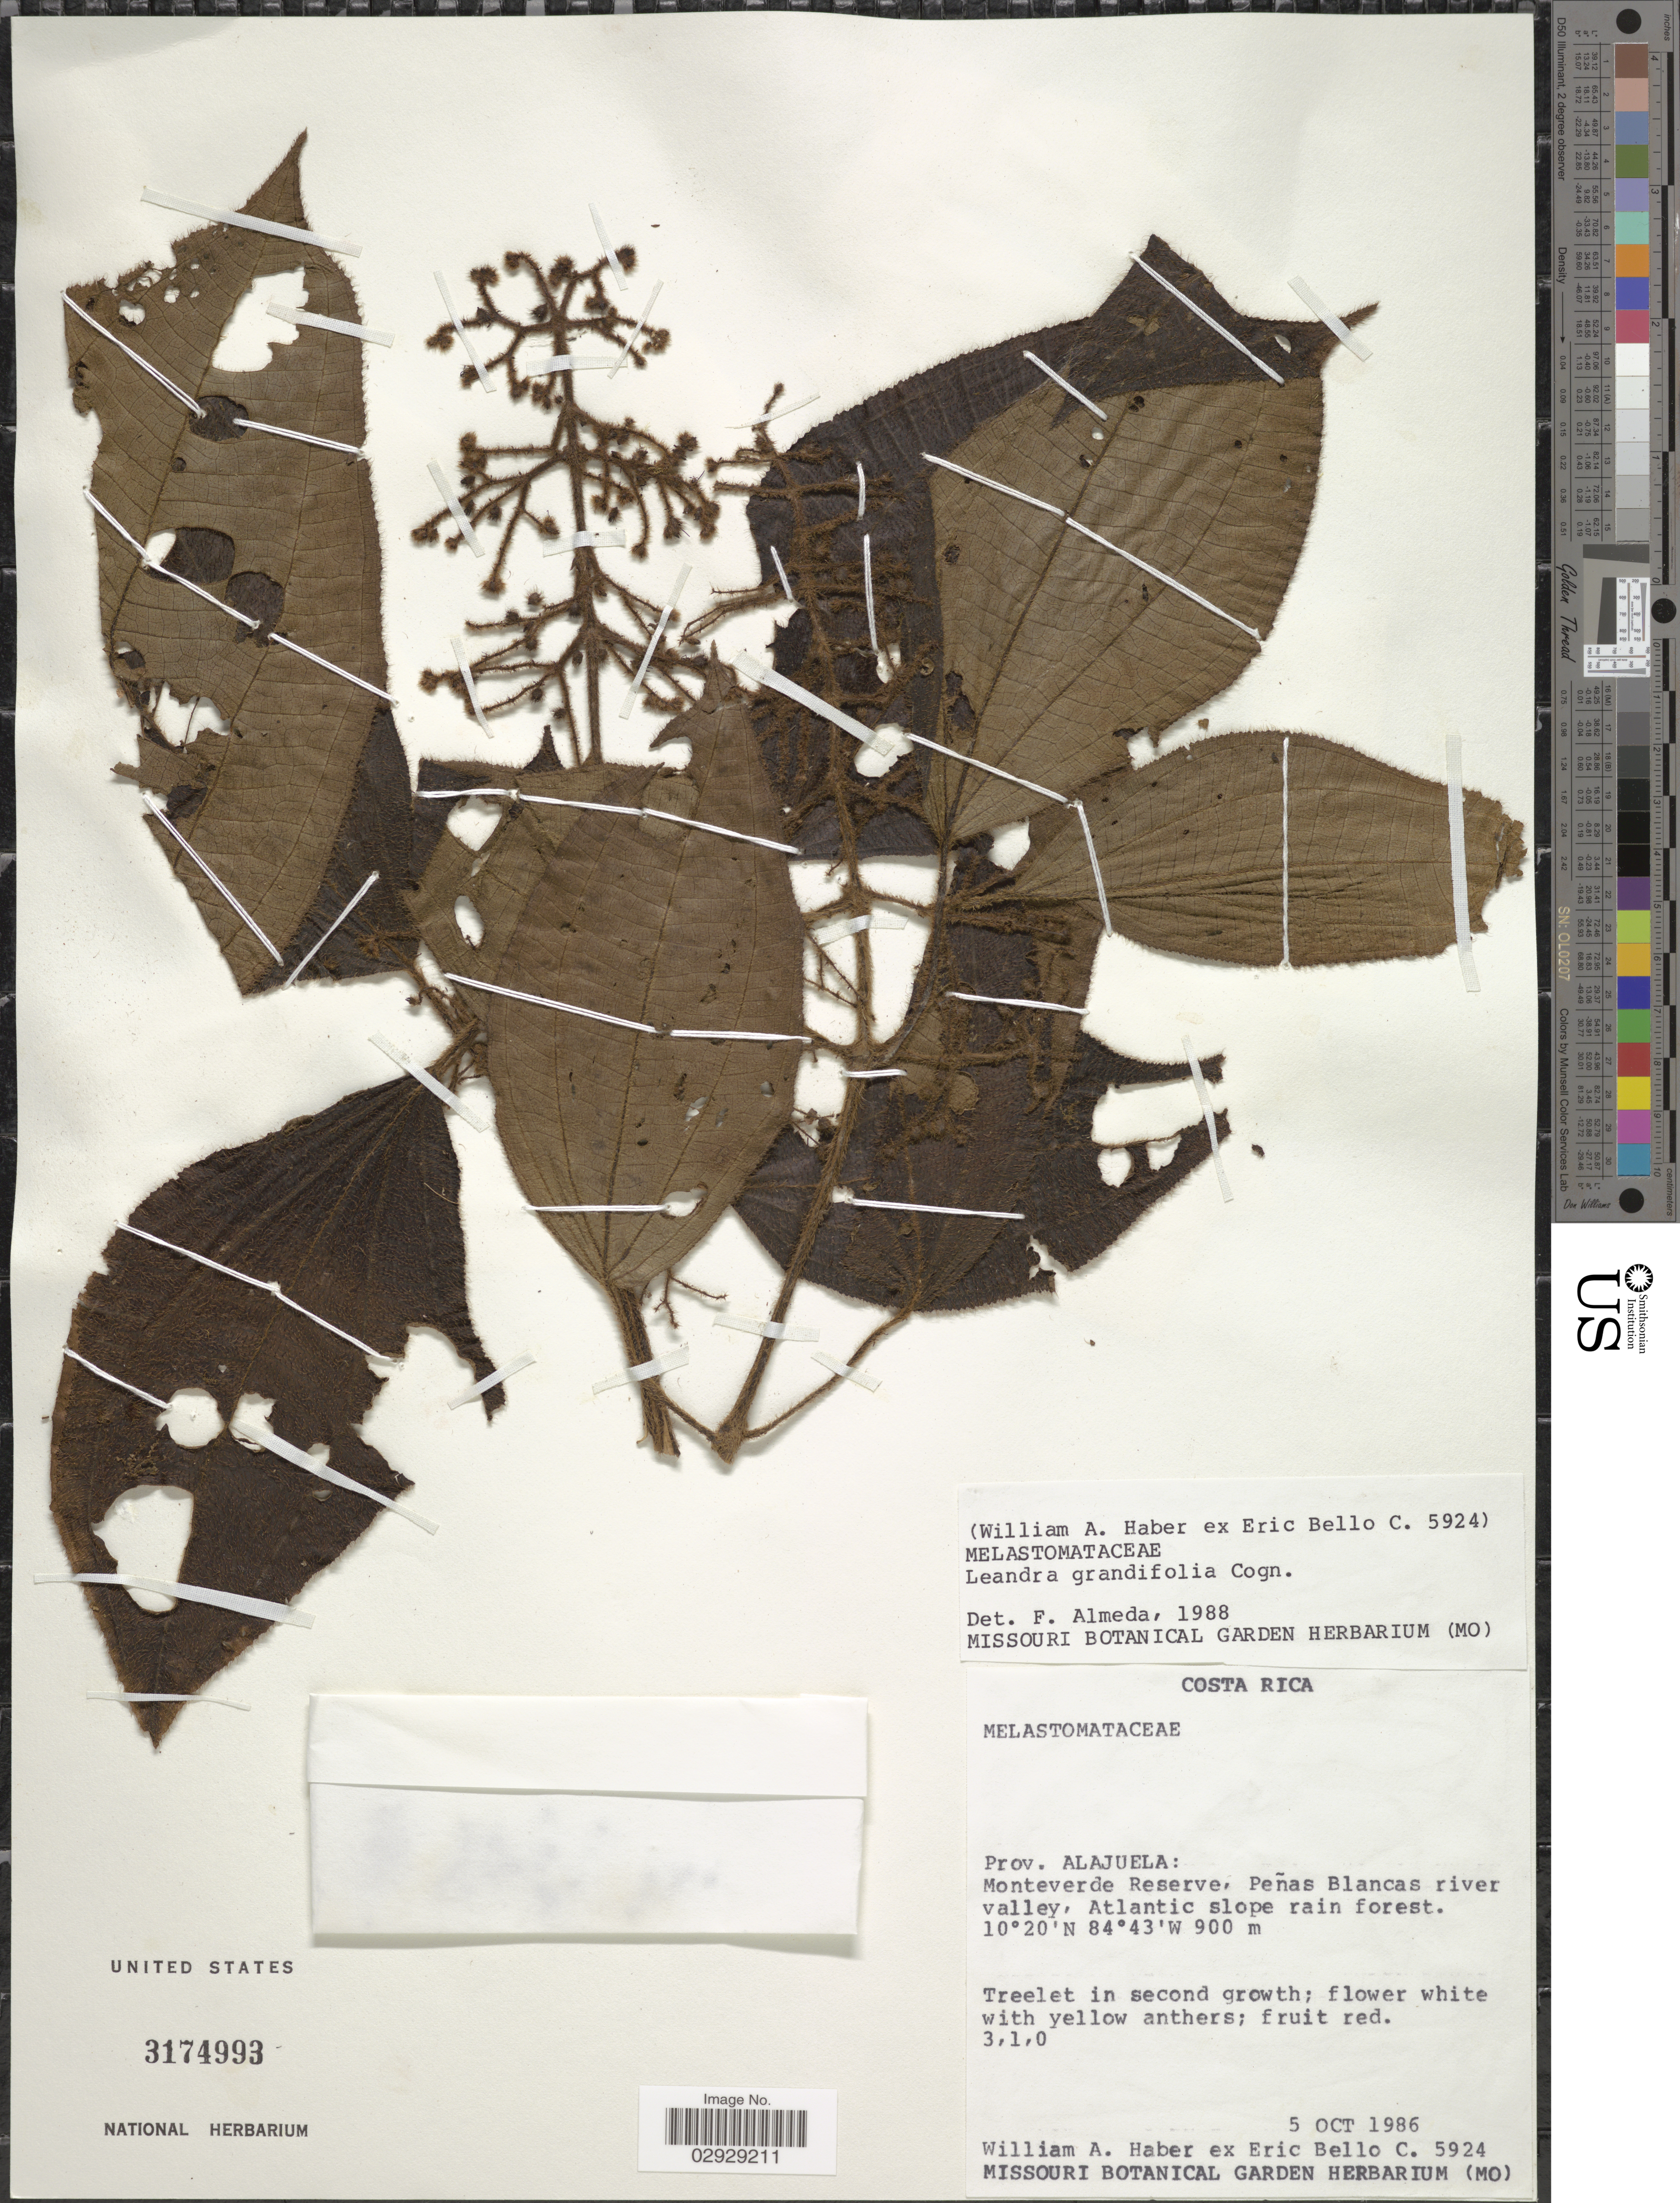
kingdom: Plantae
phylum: Tracheophyta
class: Magnoliopsida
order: Myrtales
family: Melastomataceae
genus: Leandra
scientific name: Leandra grandifolia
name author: Cogn.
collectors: W. A. Haber & E. Bello C.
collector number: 5924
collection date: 1986-10-05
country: Costa Rica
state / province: Alajuela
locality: Monteverde Reserve, Peñas Blancas river valley, Atlantic slope rain forest.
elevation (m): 900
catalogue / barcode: US 3174993